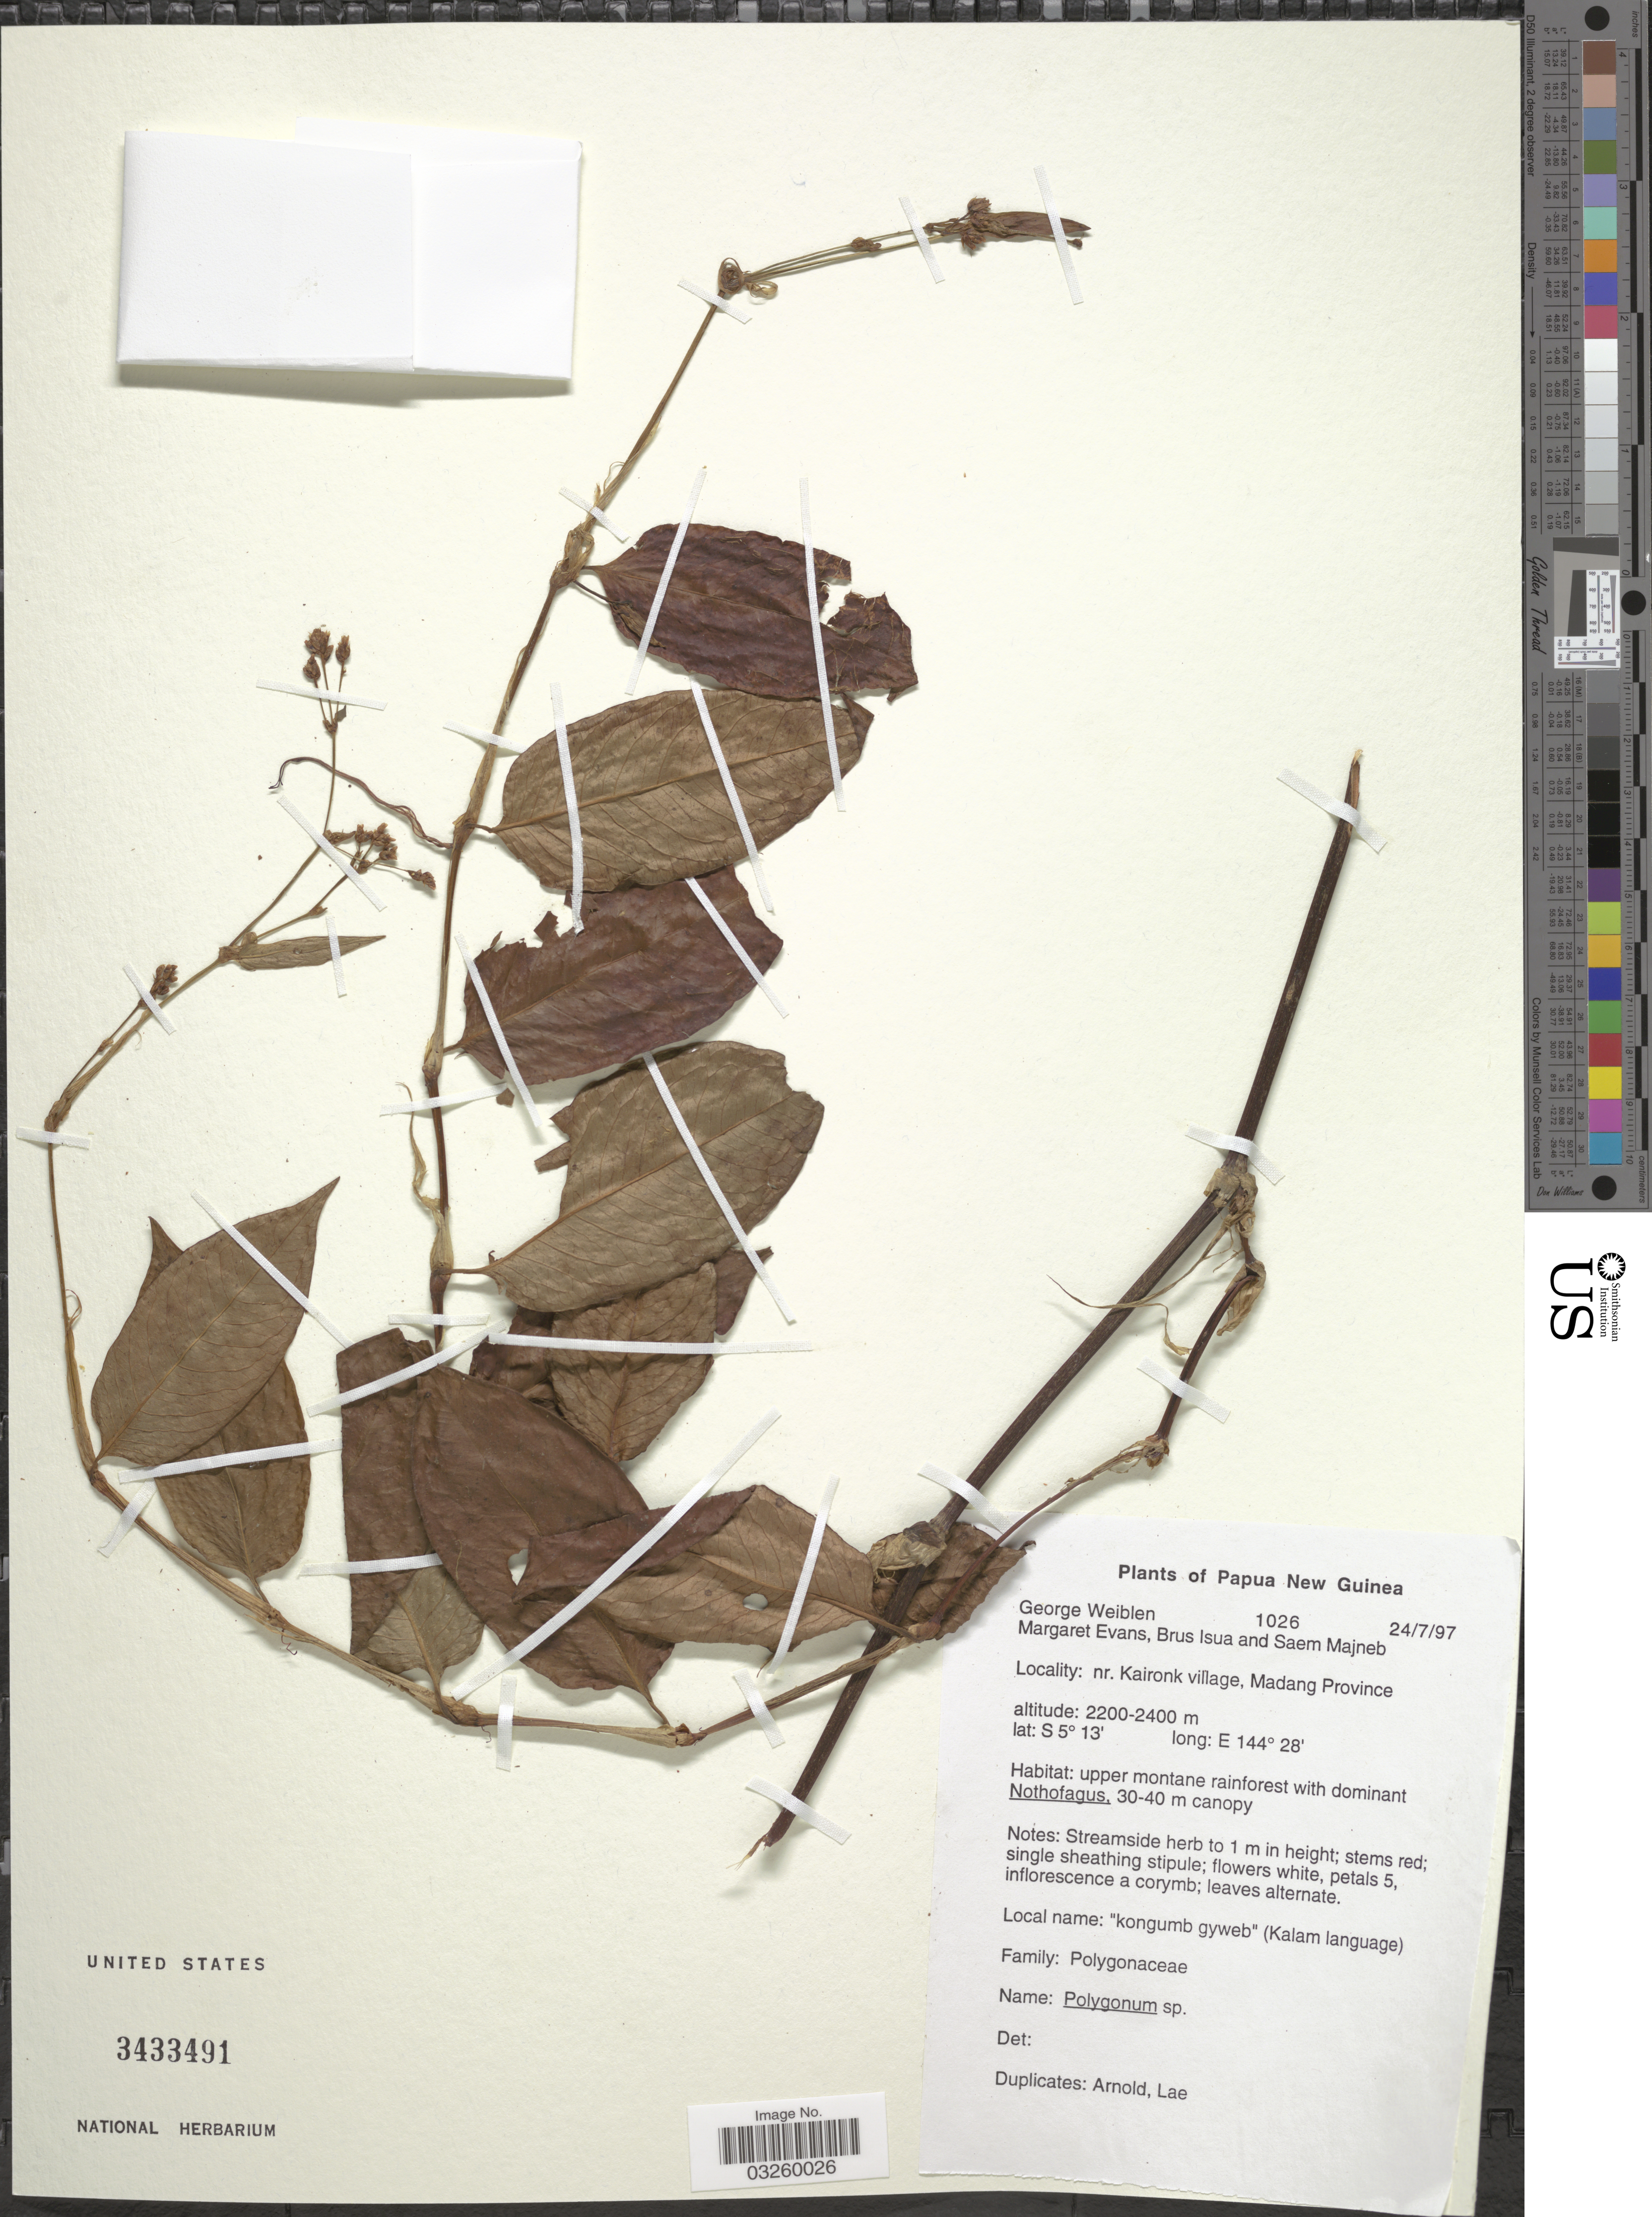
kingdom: Plantae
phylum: Tracheophyta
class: Magnoliopsida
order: Caryophyllales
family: Polygonaceae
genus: Persicaria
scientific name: Persicaria sp.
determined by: Wagner, W. L., (BOT), Smithsonian Institution - National Museum of Natural History (UNITED STATES)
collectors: G. D. Weiblen, M. Evans, B. Isua & S. Majneb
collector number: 1026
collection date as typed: Transcribed d/m/y: 24/7/97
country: Papua New Guinea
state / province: Madang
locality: Papua New Guinea. Nr. Kaironk village, Madang Province.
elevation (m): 2200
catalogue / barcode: US 3433491